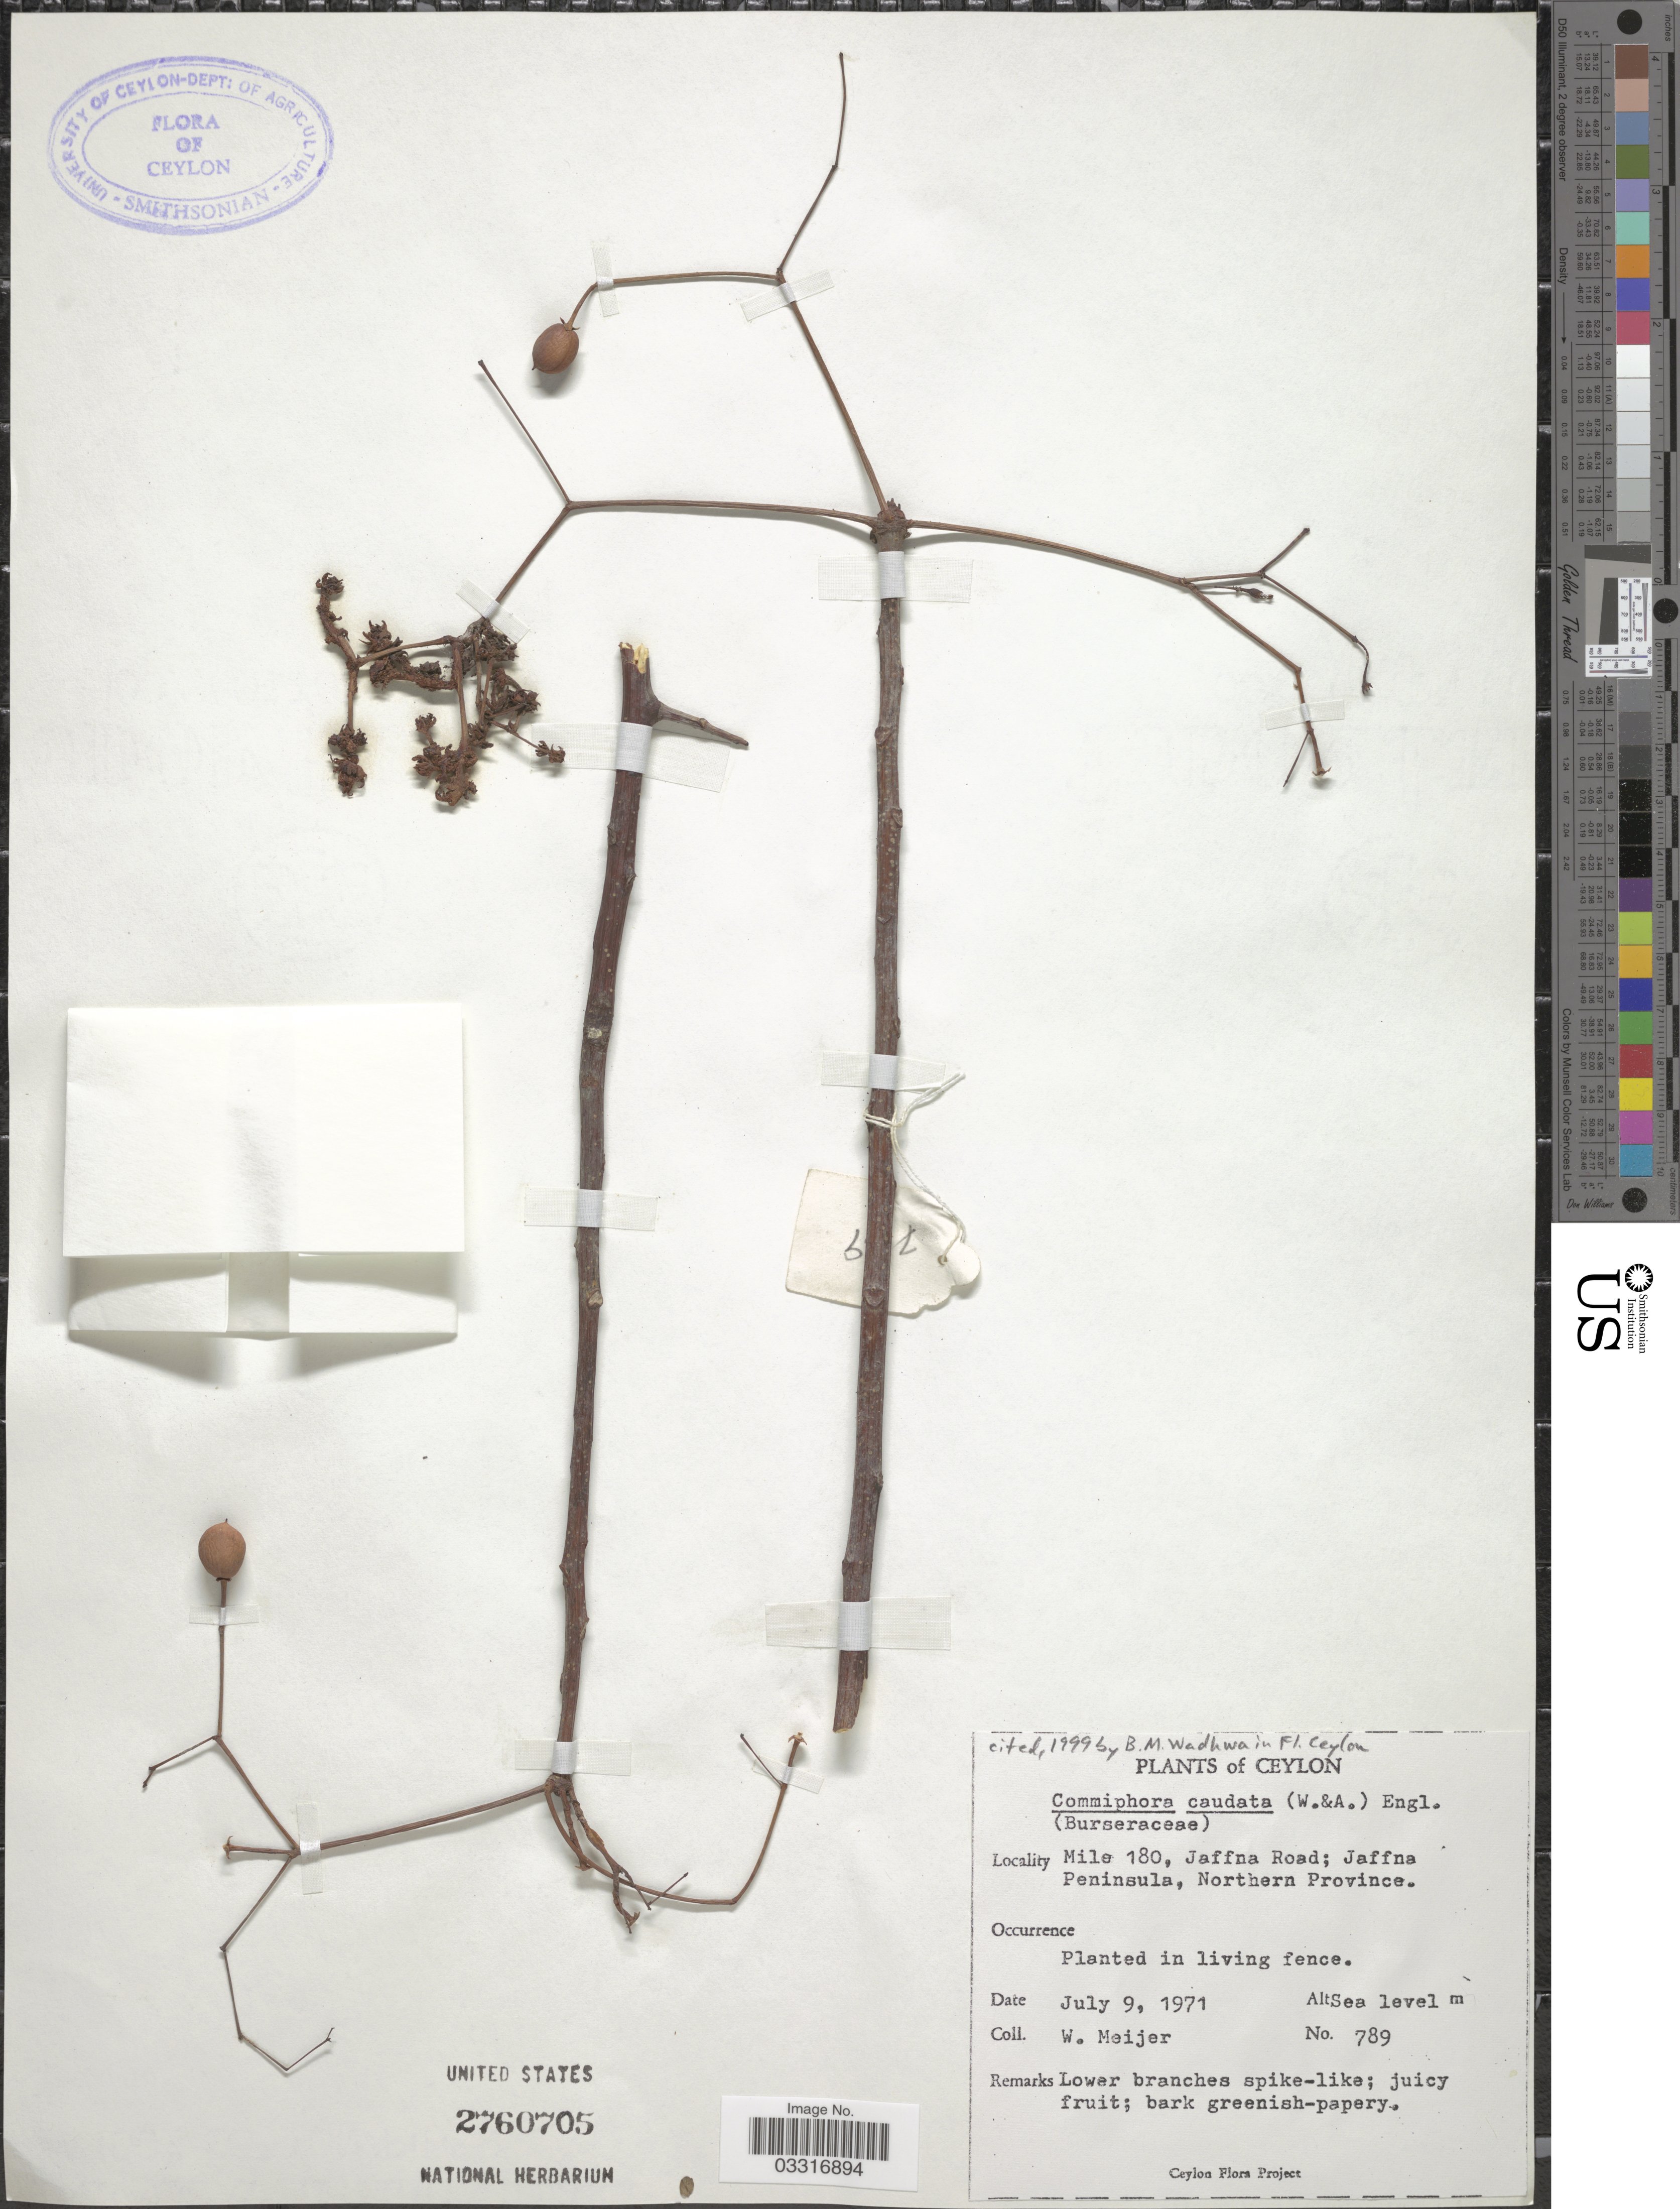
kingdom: Plantae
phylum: Tracheophyta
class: Magnoliopsida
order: Sapindales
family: Burseraceae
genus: Commiphora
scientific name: Commiphora caudata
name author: Engl.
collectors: W. Meijer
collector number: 789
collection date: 1971-07-09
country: Sri Lanka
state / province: Northern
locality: Ceylon, Mile 180, Jaffna Road; Jaffna Peninsula.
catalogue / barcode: US 2760705